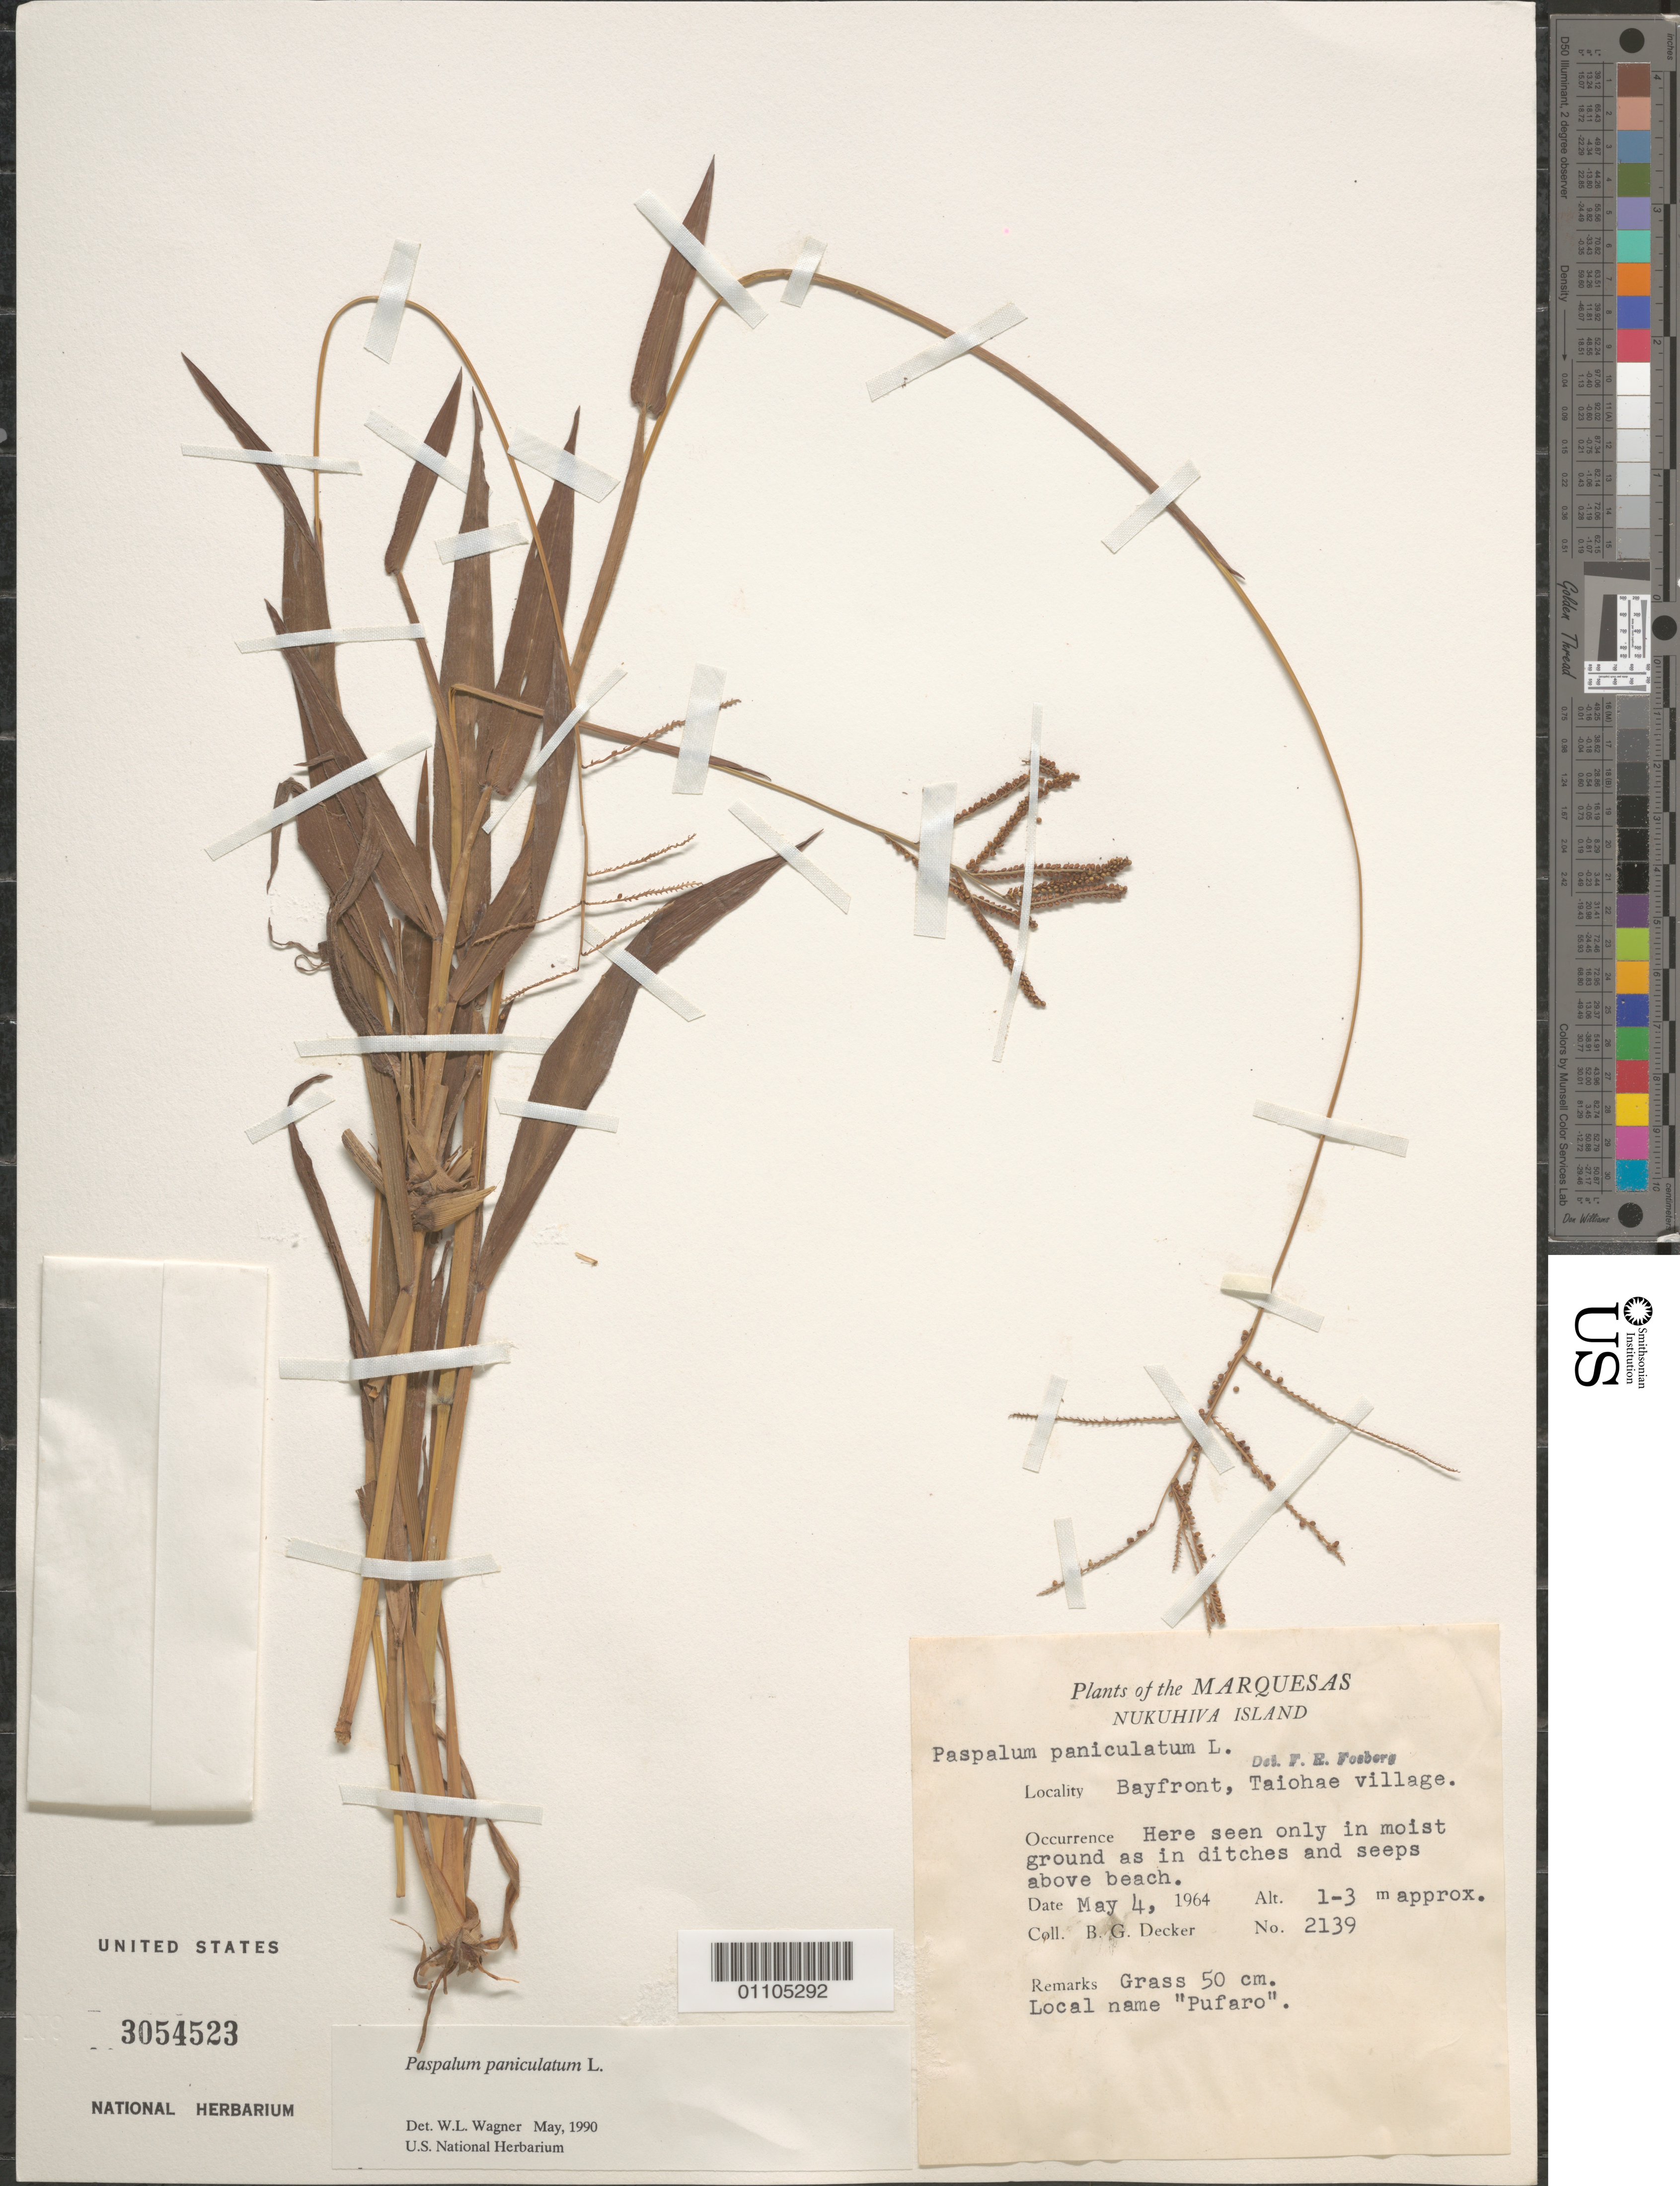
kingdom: Plantae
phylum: Tracheophyta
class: Liliopsida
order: Poales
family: Poaceae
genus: Paspalum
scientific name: Paspalum paniculatum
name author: L.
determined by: Wagner, W. L., (BOT), Smithsonian Institution - National Museum of Natural History (UNITED STATES)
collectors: B. G. Decker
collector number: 2139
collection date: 1964-05-04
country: French Polynesia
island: Nuku Hiva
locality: Taiohae village, bayfront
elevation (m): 1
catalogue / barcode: US 3054523